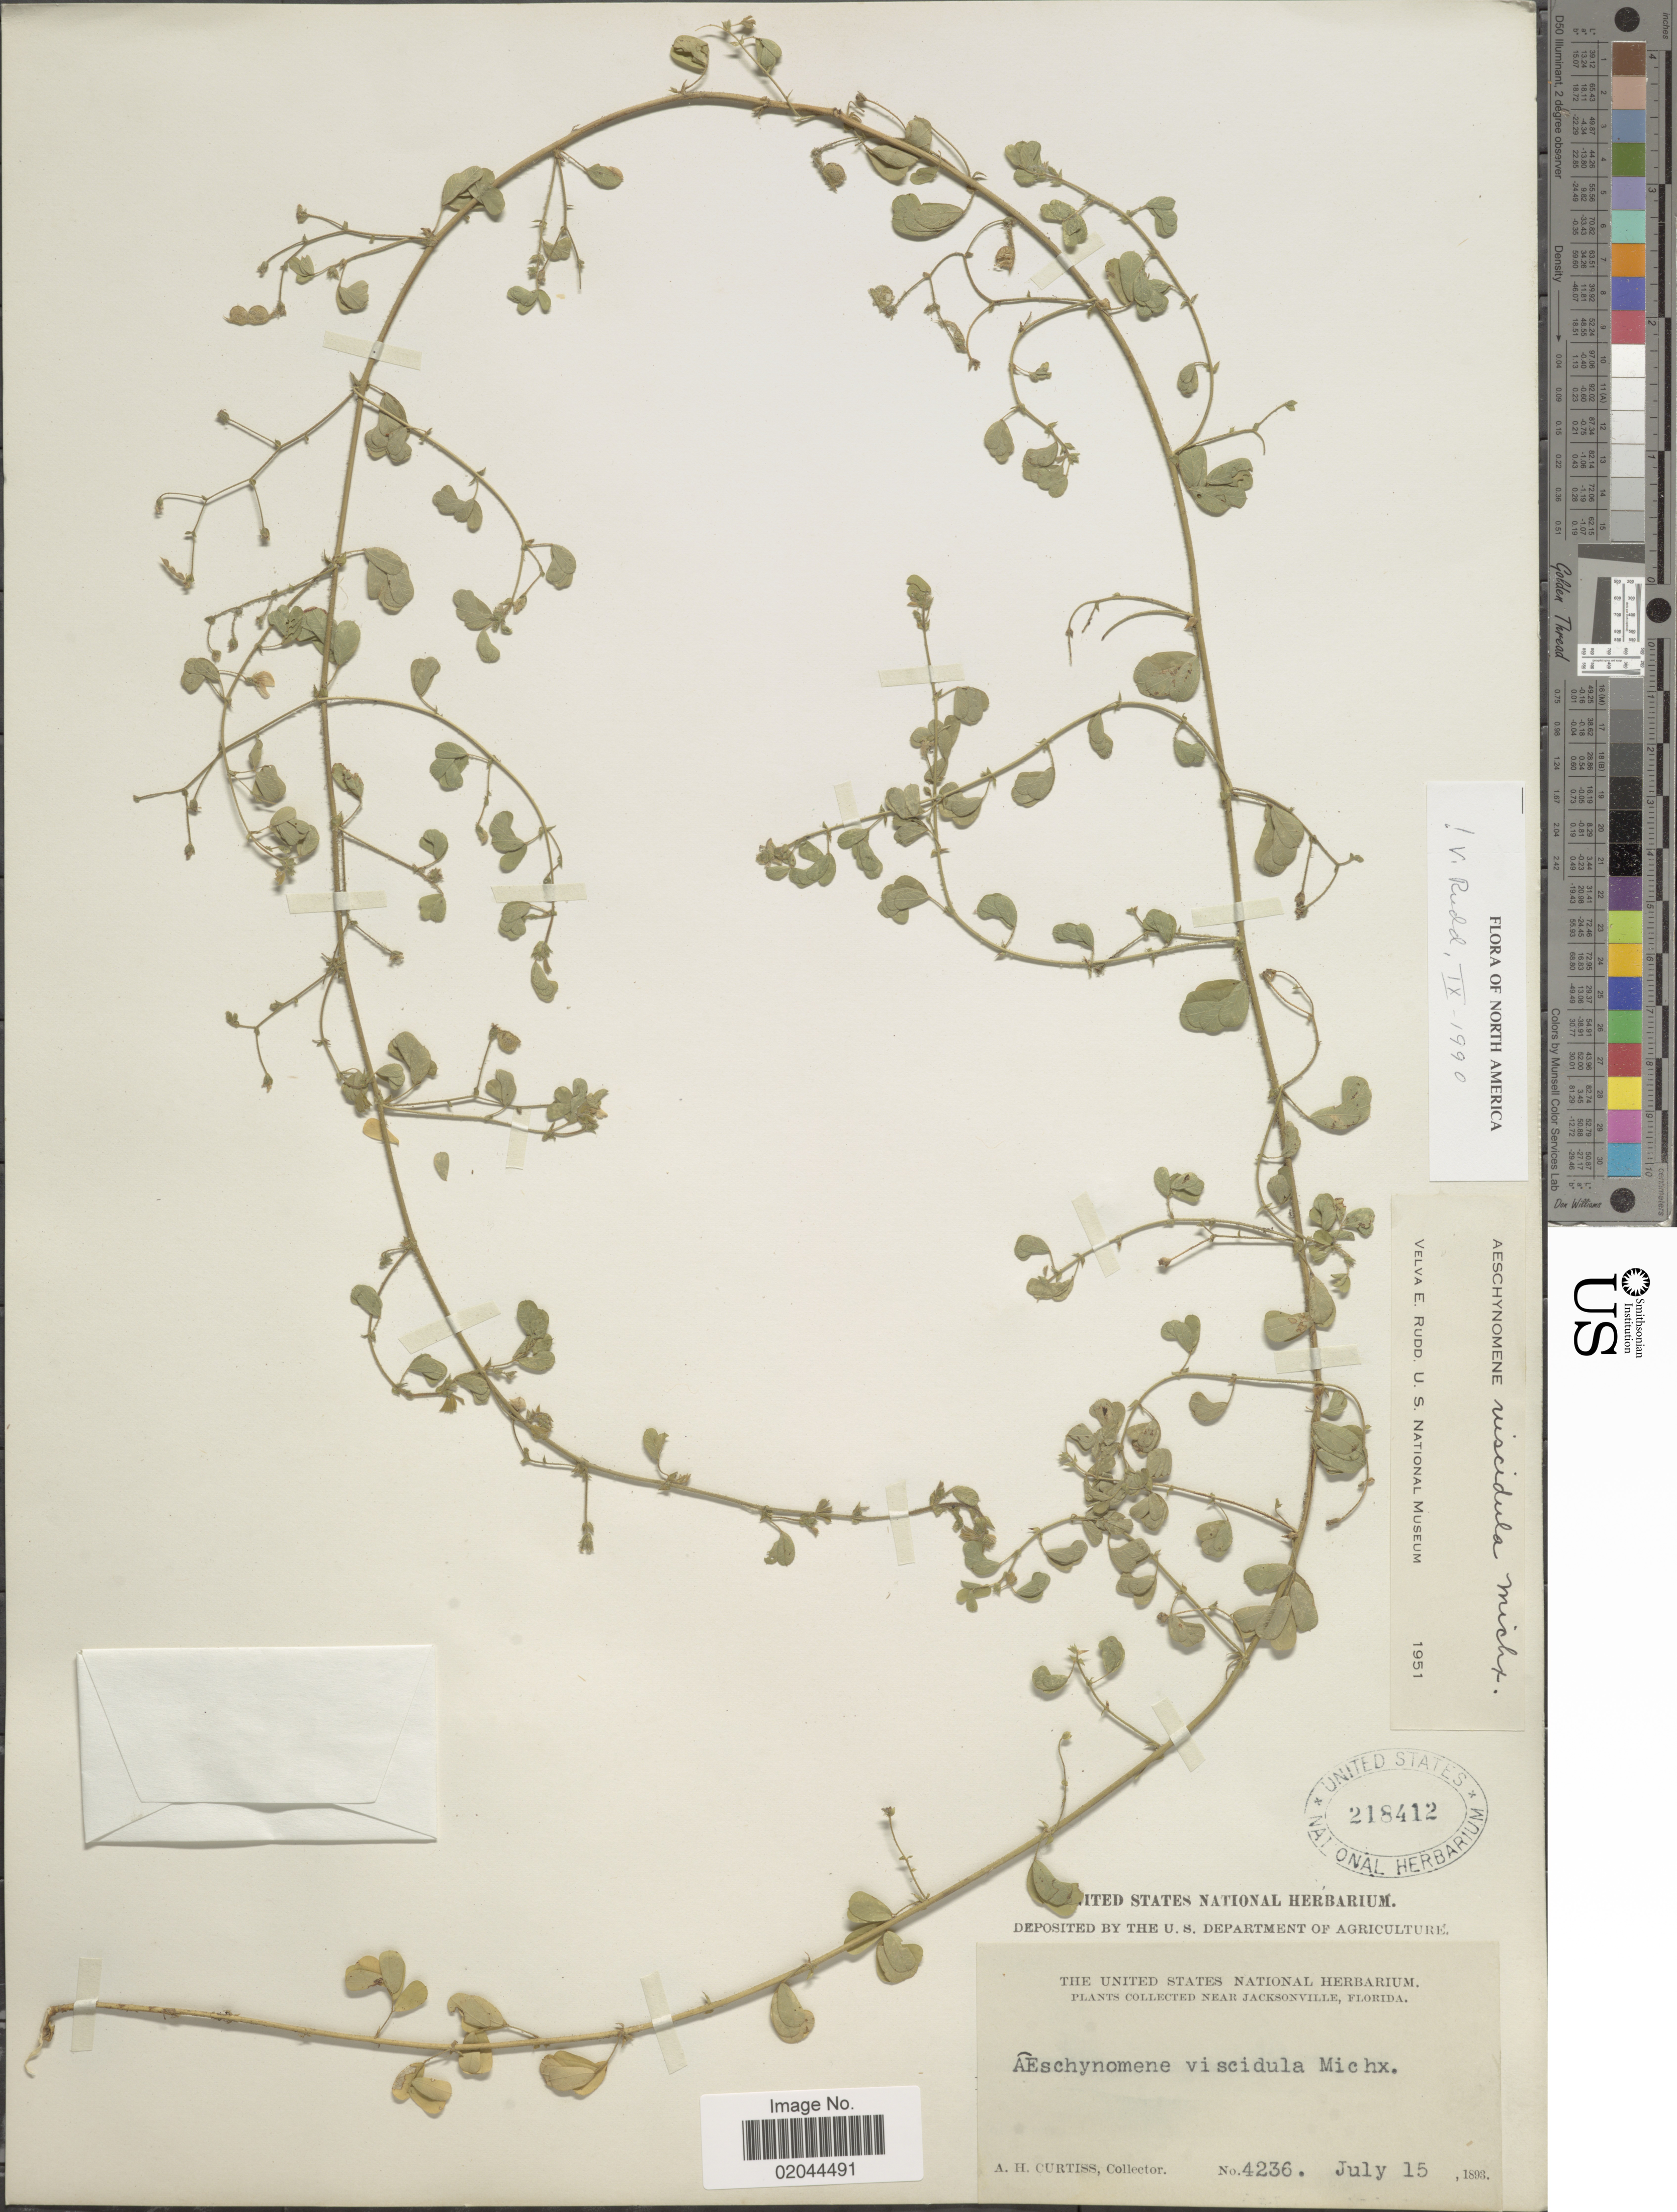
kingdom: Plantae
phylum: Tracheophyta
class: Magnoliopsida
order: Fabales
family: Fabaceae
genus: Aeschynomene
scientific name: Aeschynomene viscidula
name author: Michx.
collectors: A. H. Curtiss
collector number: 4236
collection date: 1893-07-15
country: United States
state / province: Florida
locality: Near Jacksonville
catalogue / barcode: US 218412